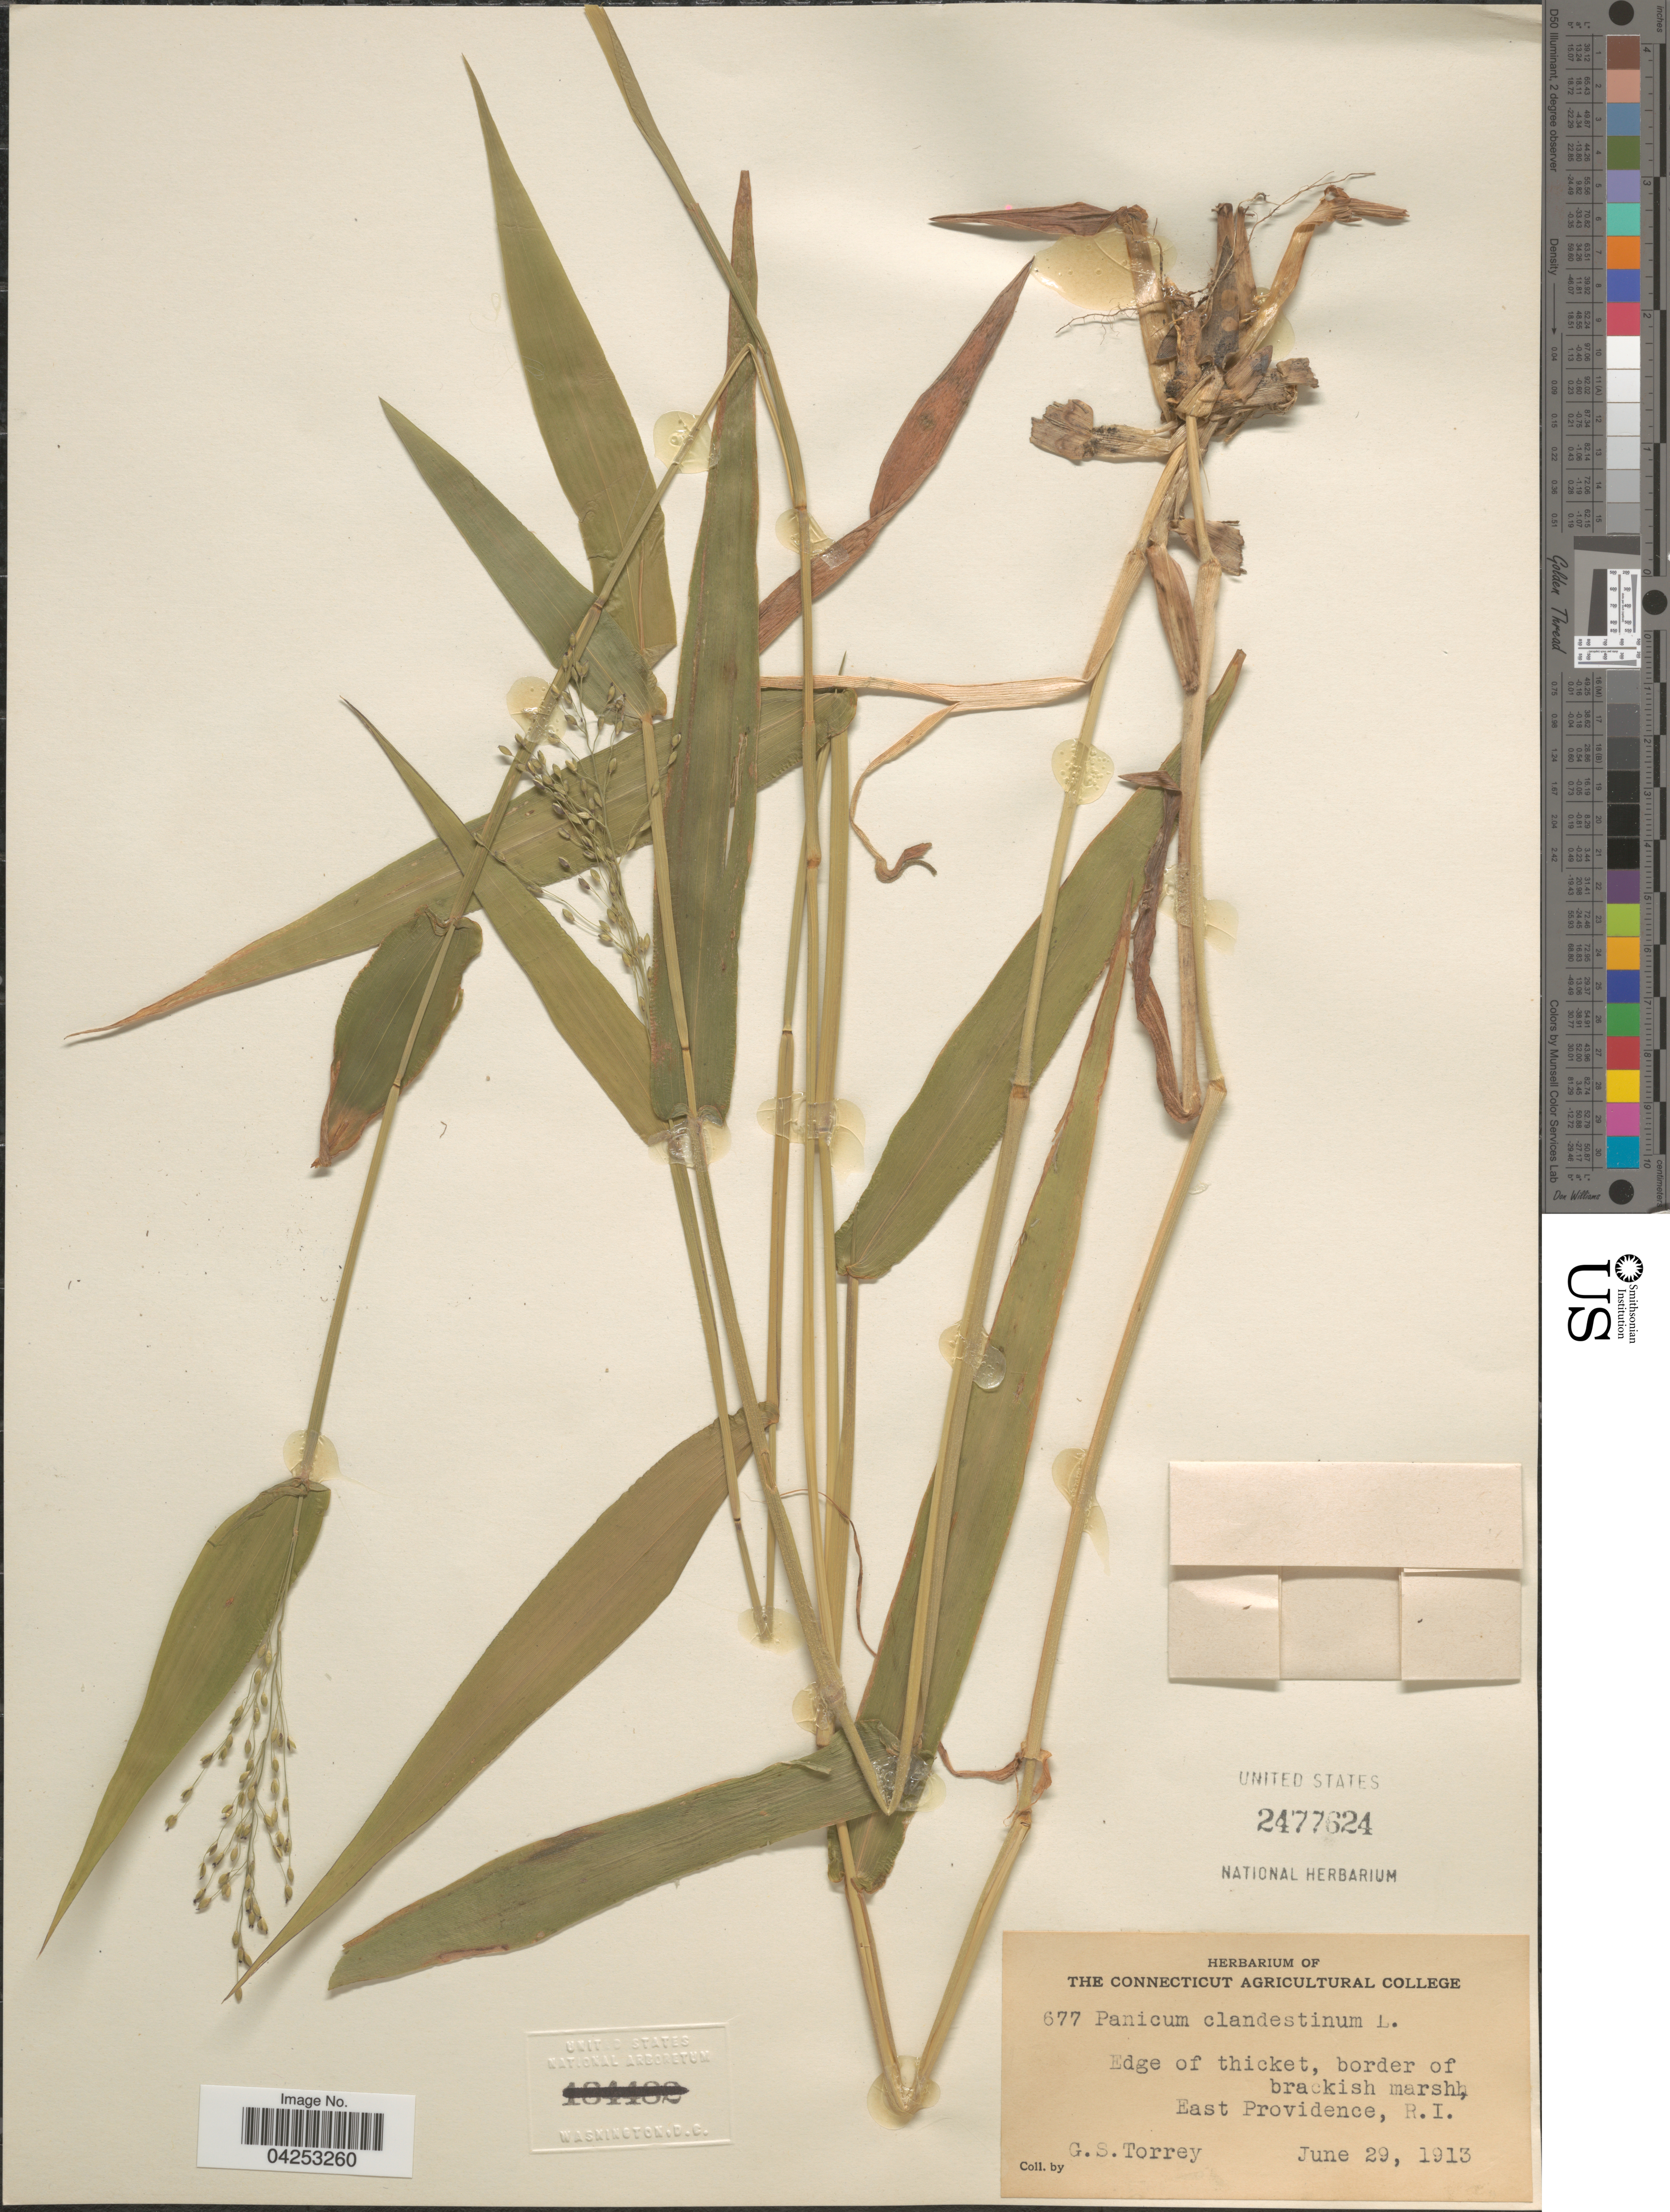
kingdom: Plantae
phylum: Tracheophyta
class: Liliopsida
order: Poales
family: Poaceae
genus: Dichanthelium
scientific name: Dichanthelium clandestinum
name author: (L.) Gould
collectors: G. S. Torrey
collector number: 677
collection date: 1913-06-29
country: United States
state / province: Rhode Island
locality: Edge of thicket, border of brackish marsh, East Providence.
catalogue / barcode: US 2477624